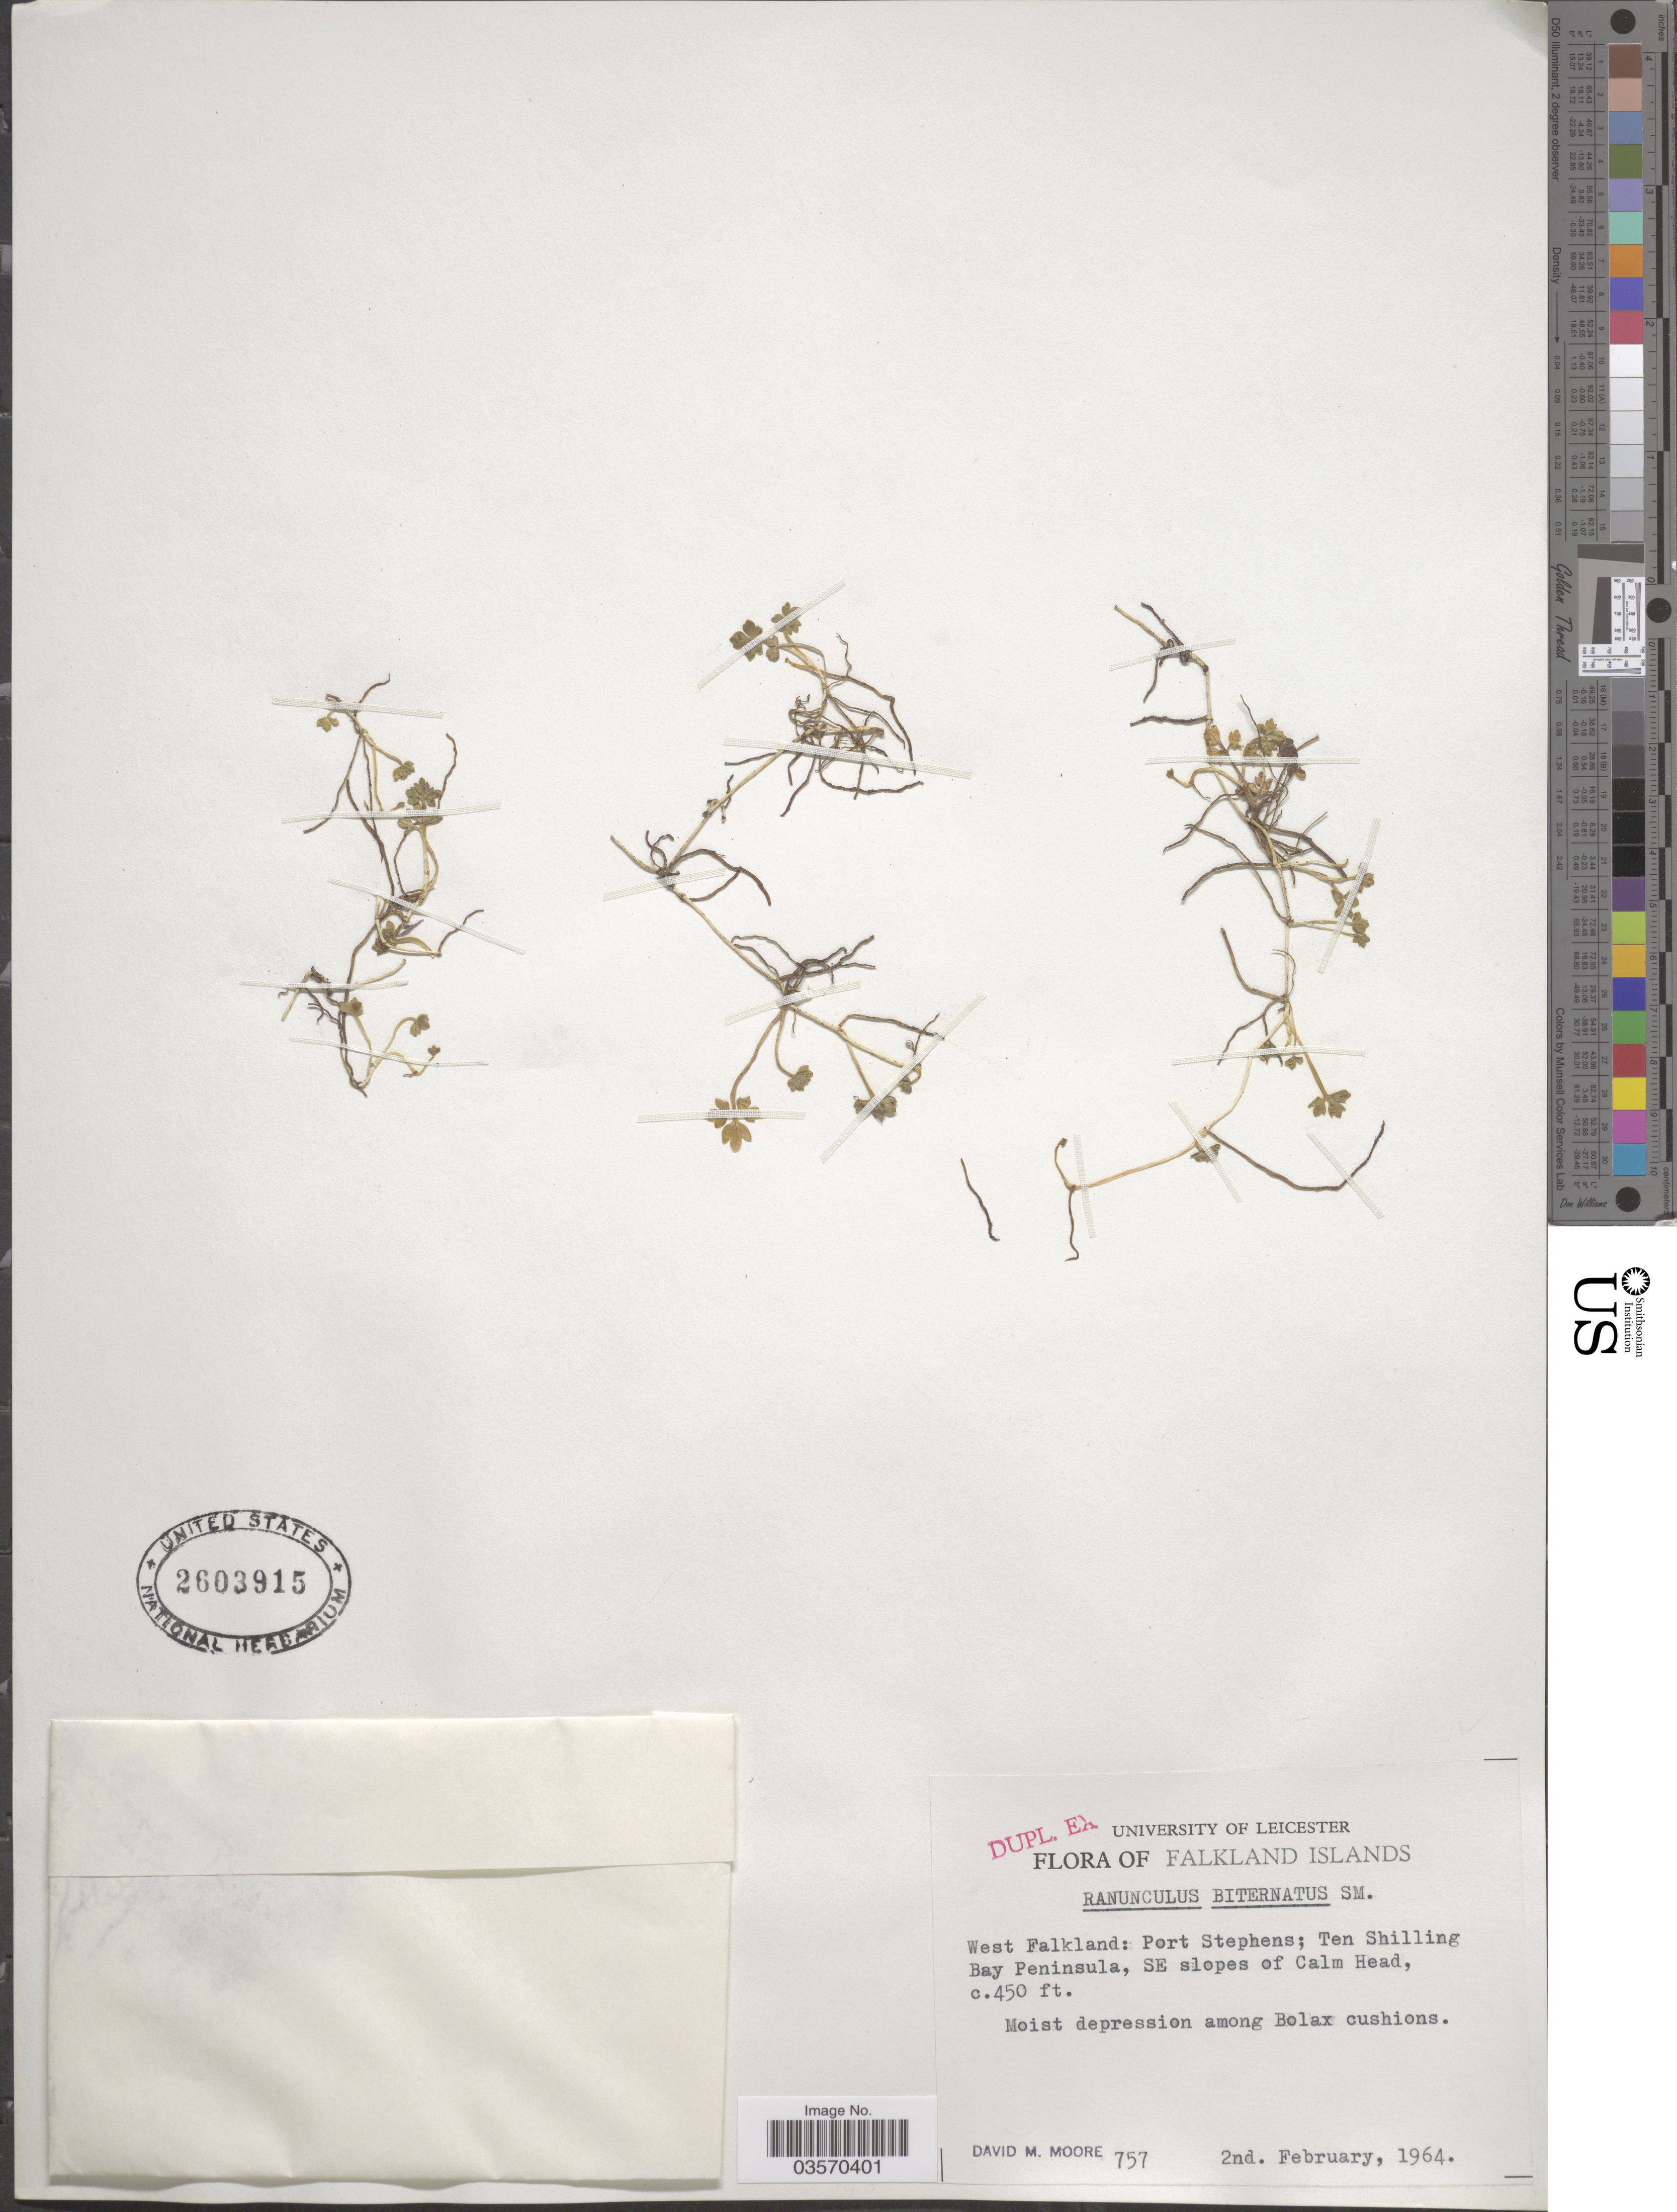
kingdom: Plantae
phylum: Tracheophyta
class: Magnoliopsida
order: Ranunculales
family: Ranunculaceae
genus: Ranunculus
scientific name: Ranunculus biternatus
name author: Sm.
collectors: D. Moore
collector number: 757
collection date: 1964-02-02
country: Falkland Islands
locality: West Falkland: Port Stephens; Ten Shilling Bay Peninsula, SE slopes of Calm Head.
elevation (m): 137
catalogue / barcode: US 2603915